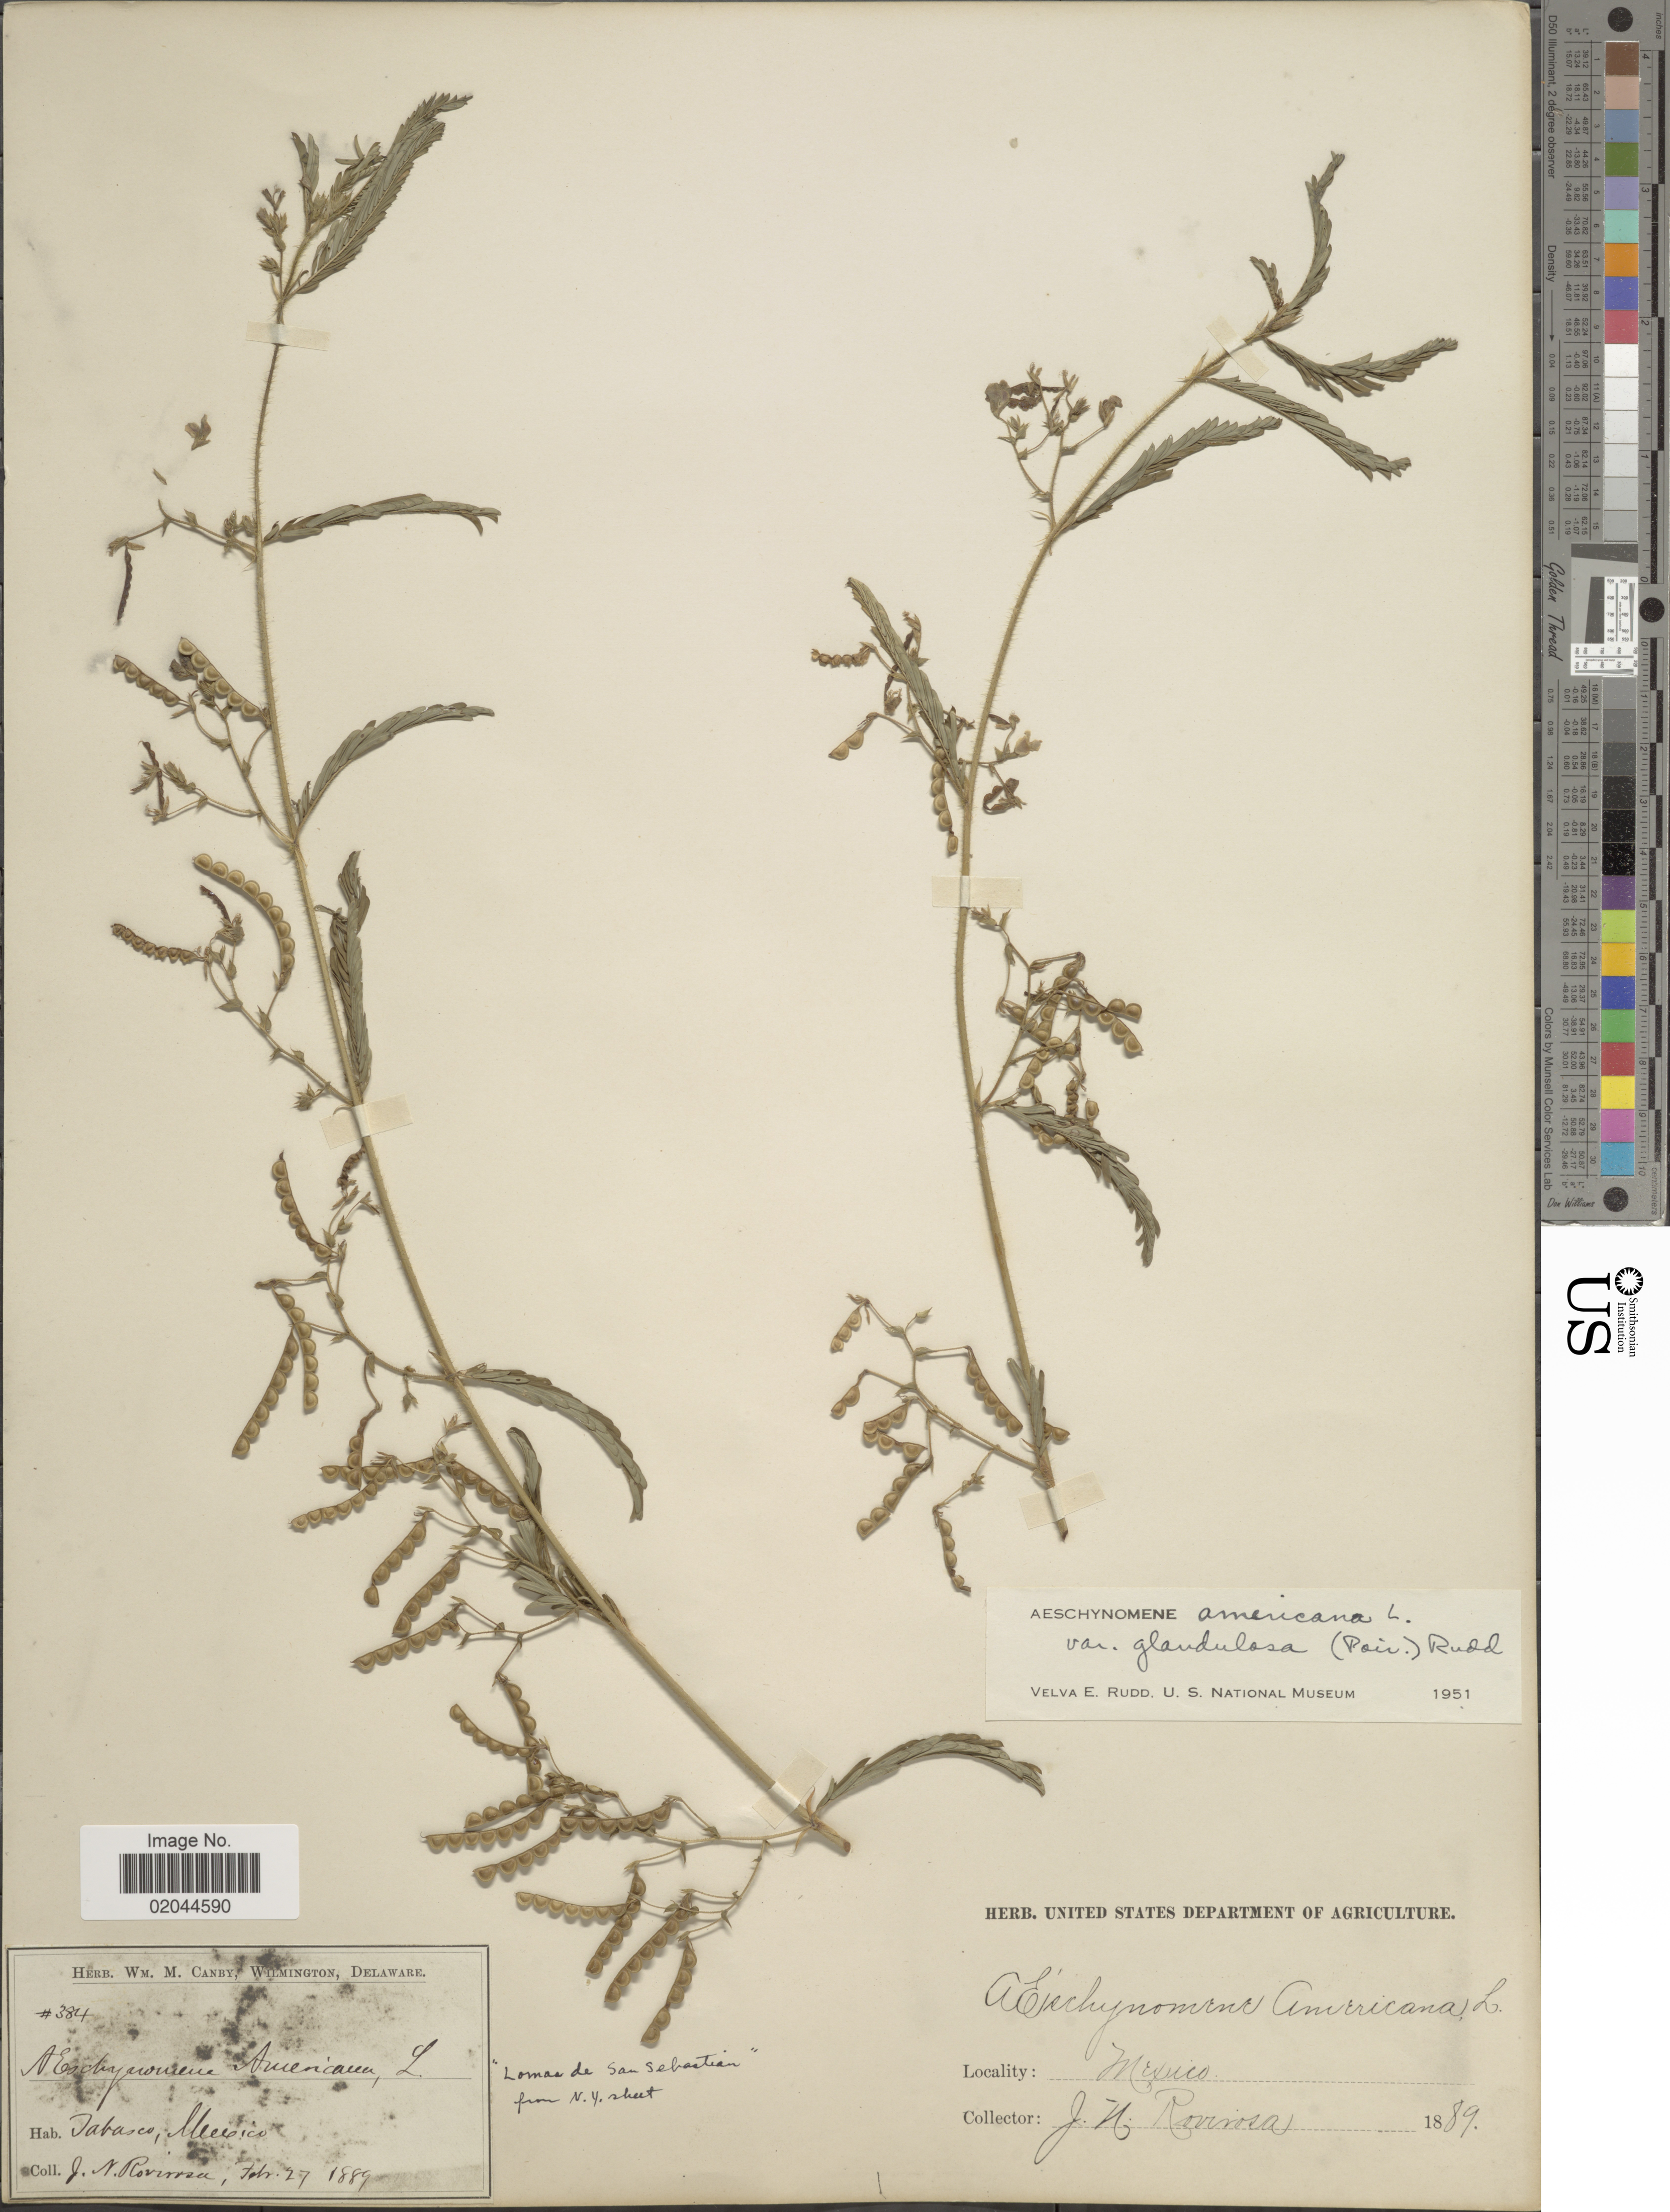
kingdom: Plantae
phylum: Tracheophyta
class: Magnoliopsida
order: Fabales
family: Fabaceae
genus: Aeschynomene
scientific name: Aeschynomene americana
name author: L.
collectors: J. N. Rovirosa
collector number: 384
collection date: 1889-02-27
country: Mexico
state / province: Tabasco